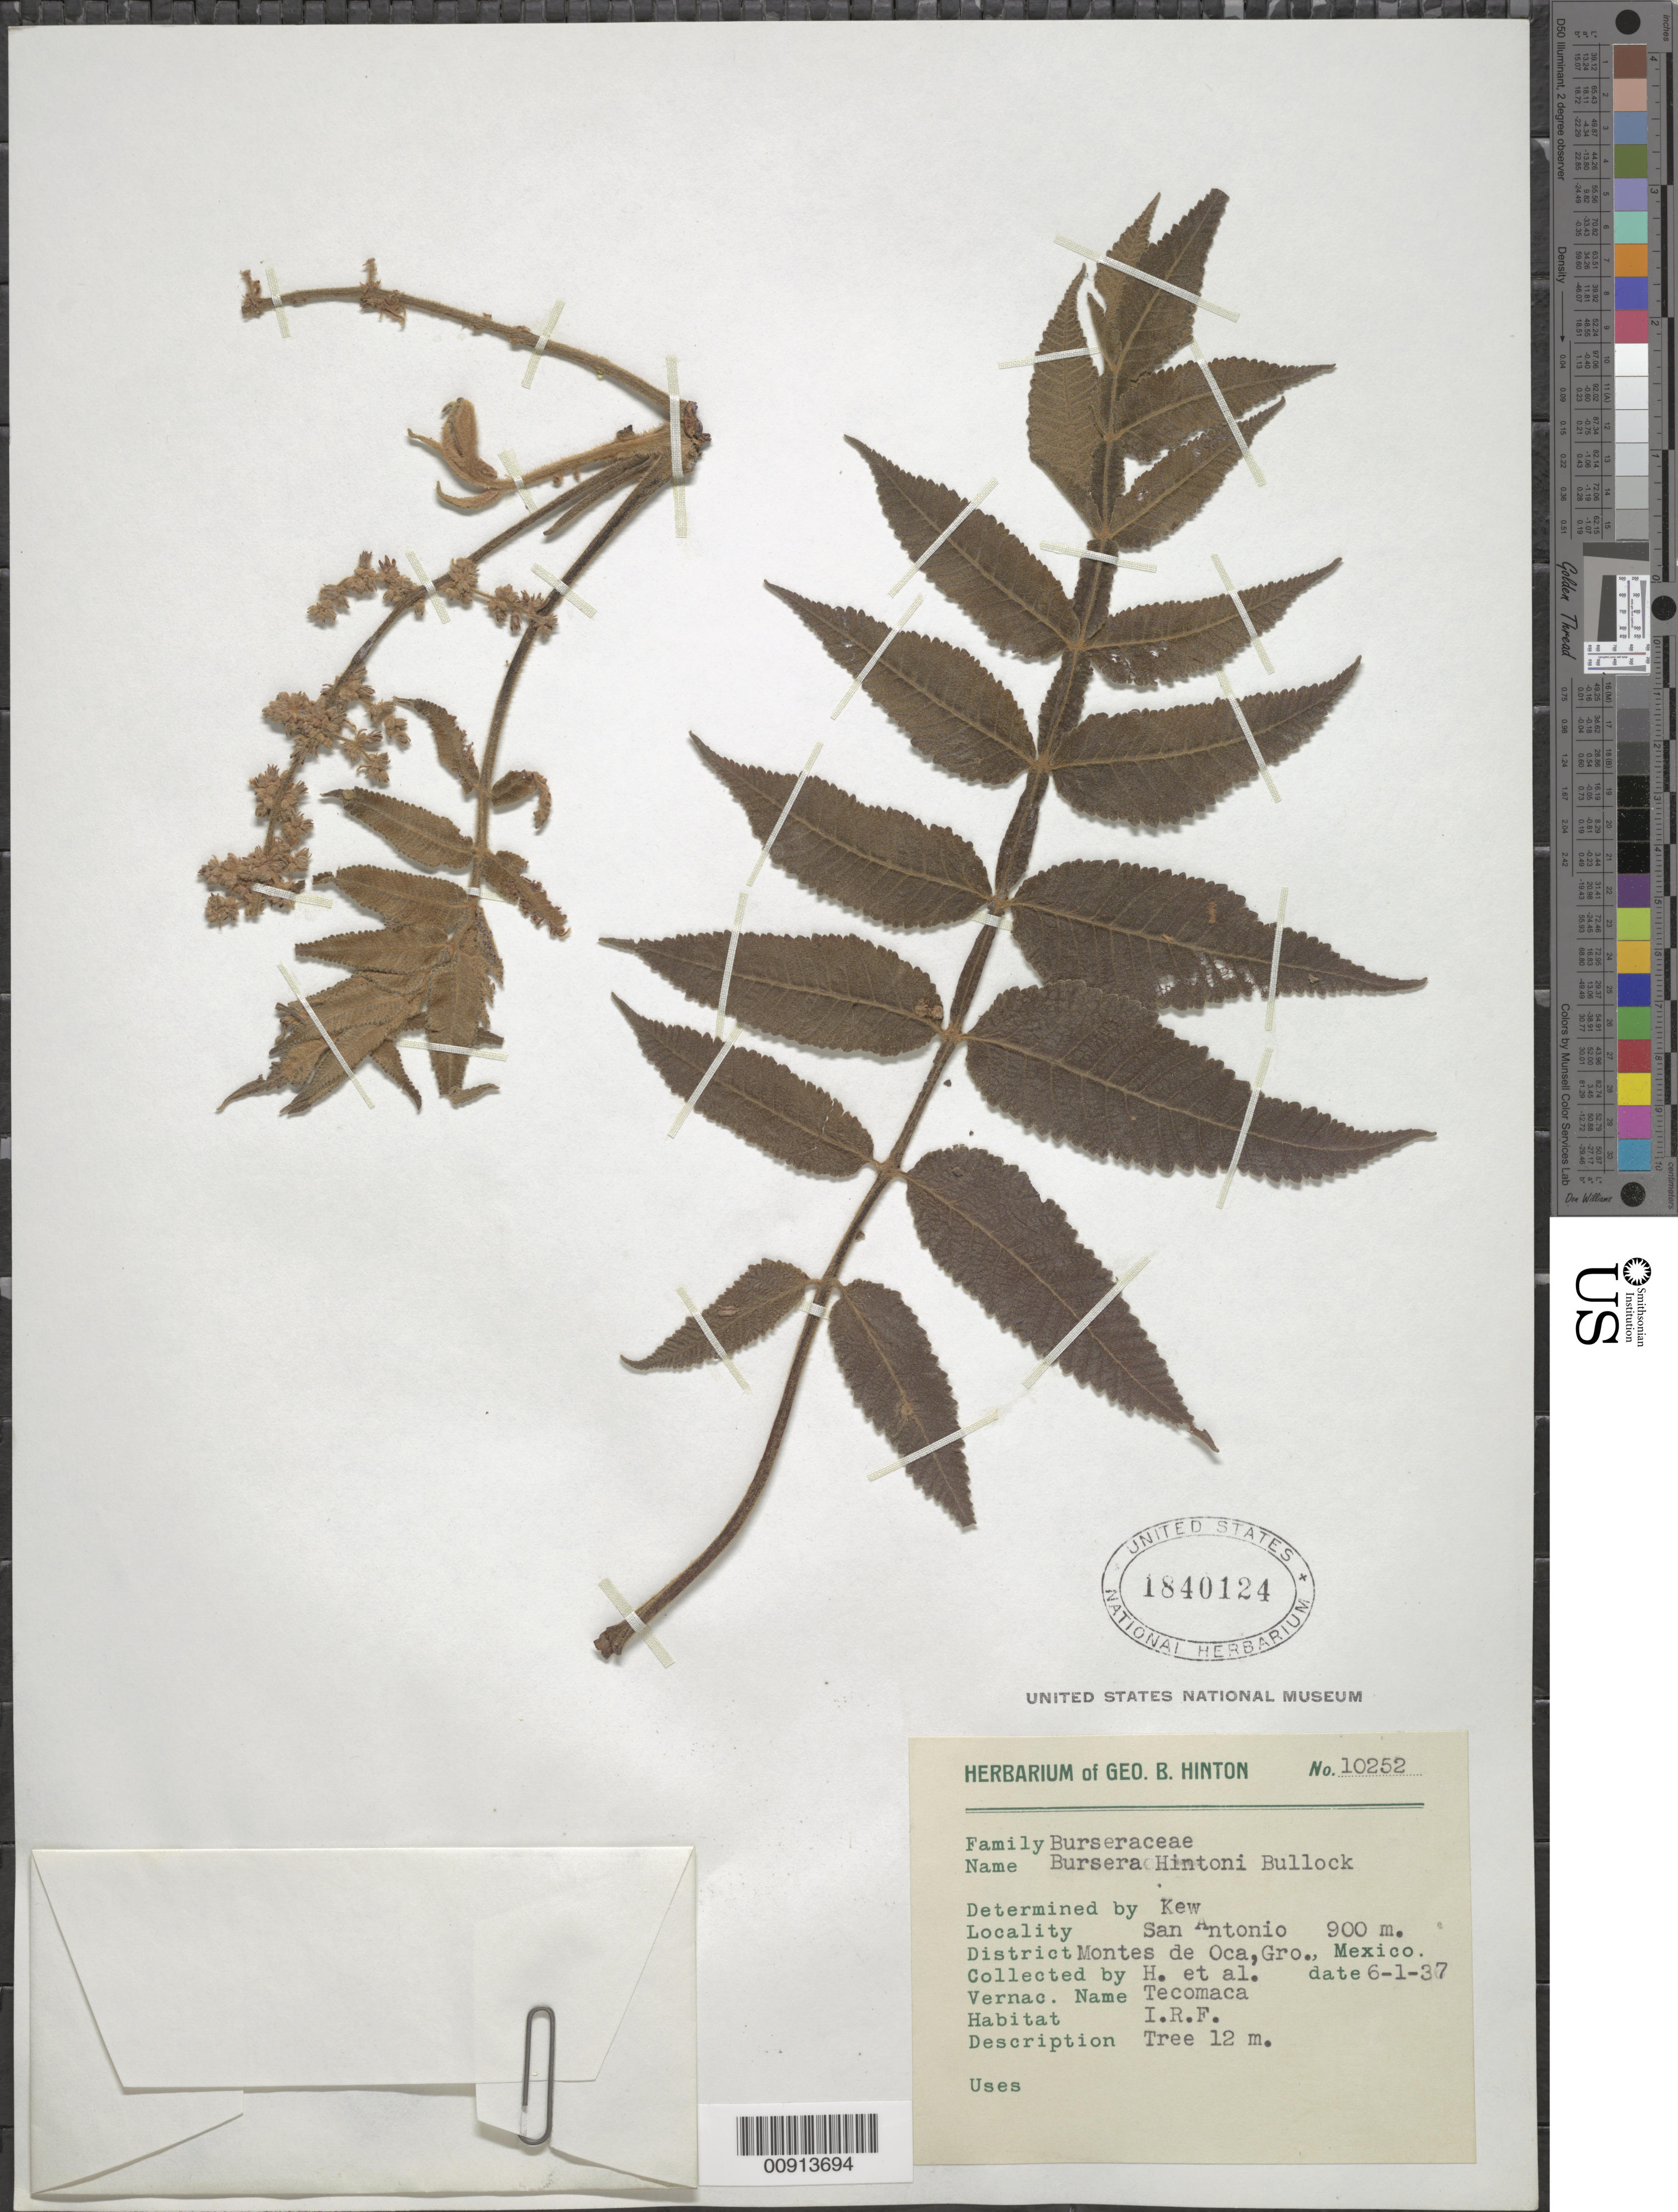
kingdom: Plantae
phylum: Tracheophyta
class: Magnoliopsida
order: Sapindales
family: Burseraceae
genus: Bursera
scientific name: Bursera hintonii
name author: Bullock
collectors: G. B. Hinton & et al.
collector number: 10252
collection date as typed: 01 Jun 1937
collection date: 1937-06-01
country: Mexico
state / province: Guerrero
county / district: Montes de Oca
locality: San Antonio, District Montes de Oca, Guerrero.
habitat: I.R.F.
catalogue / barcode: US 1840124